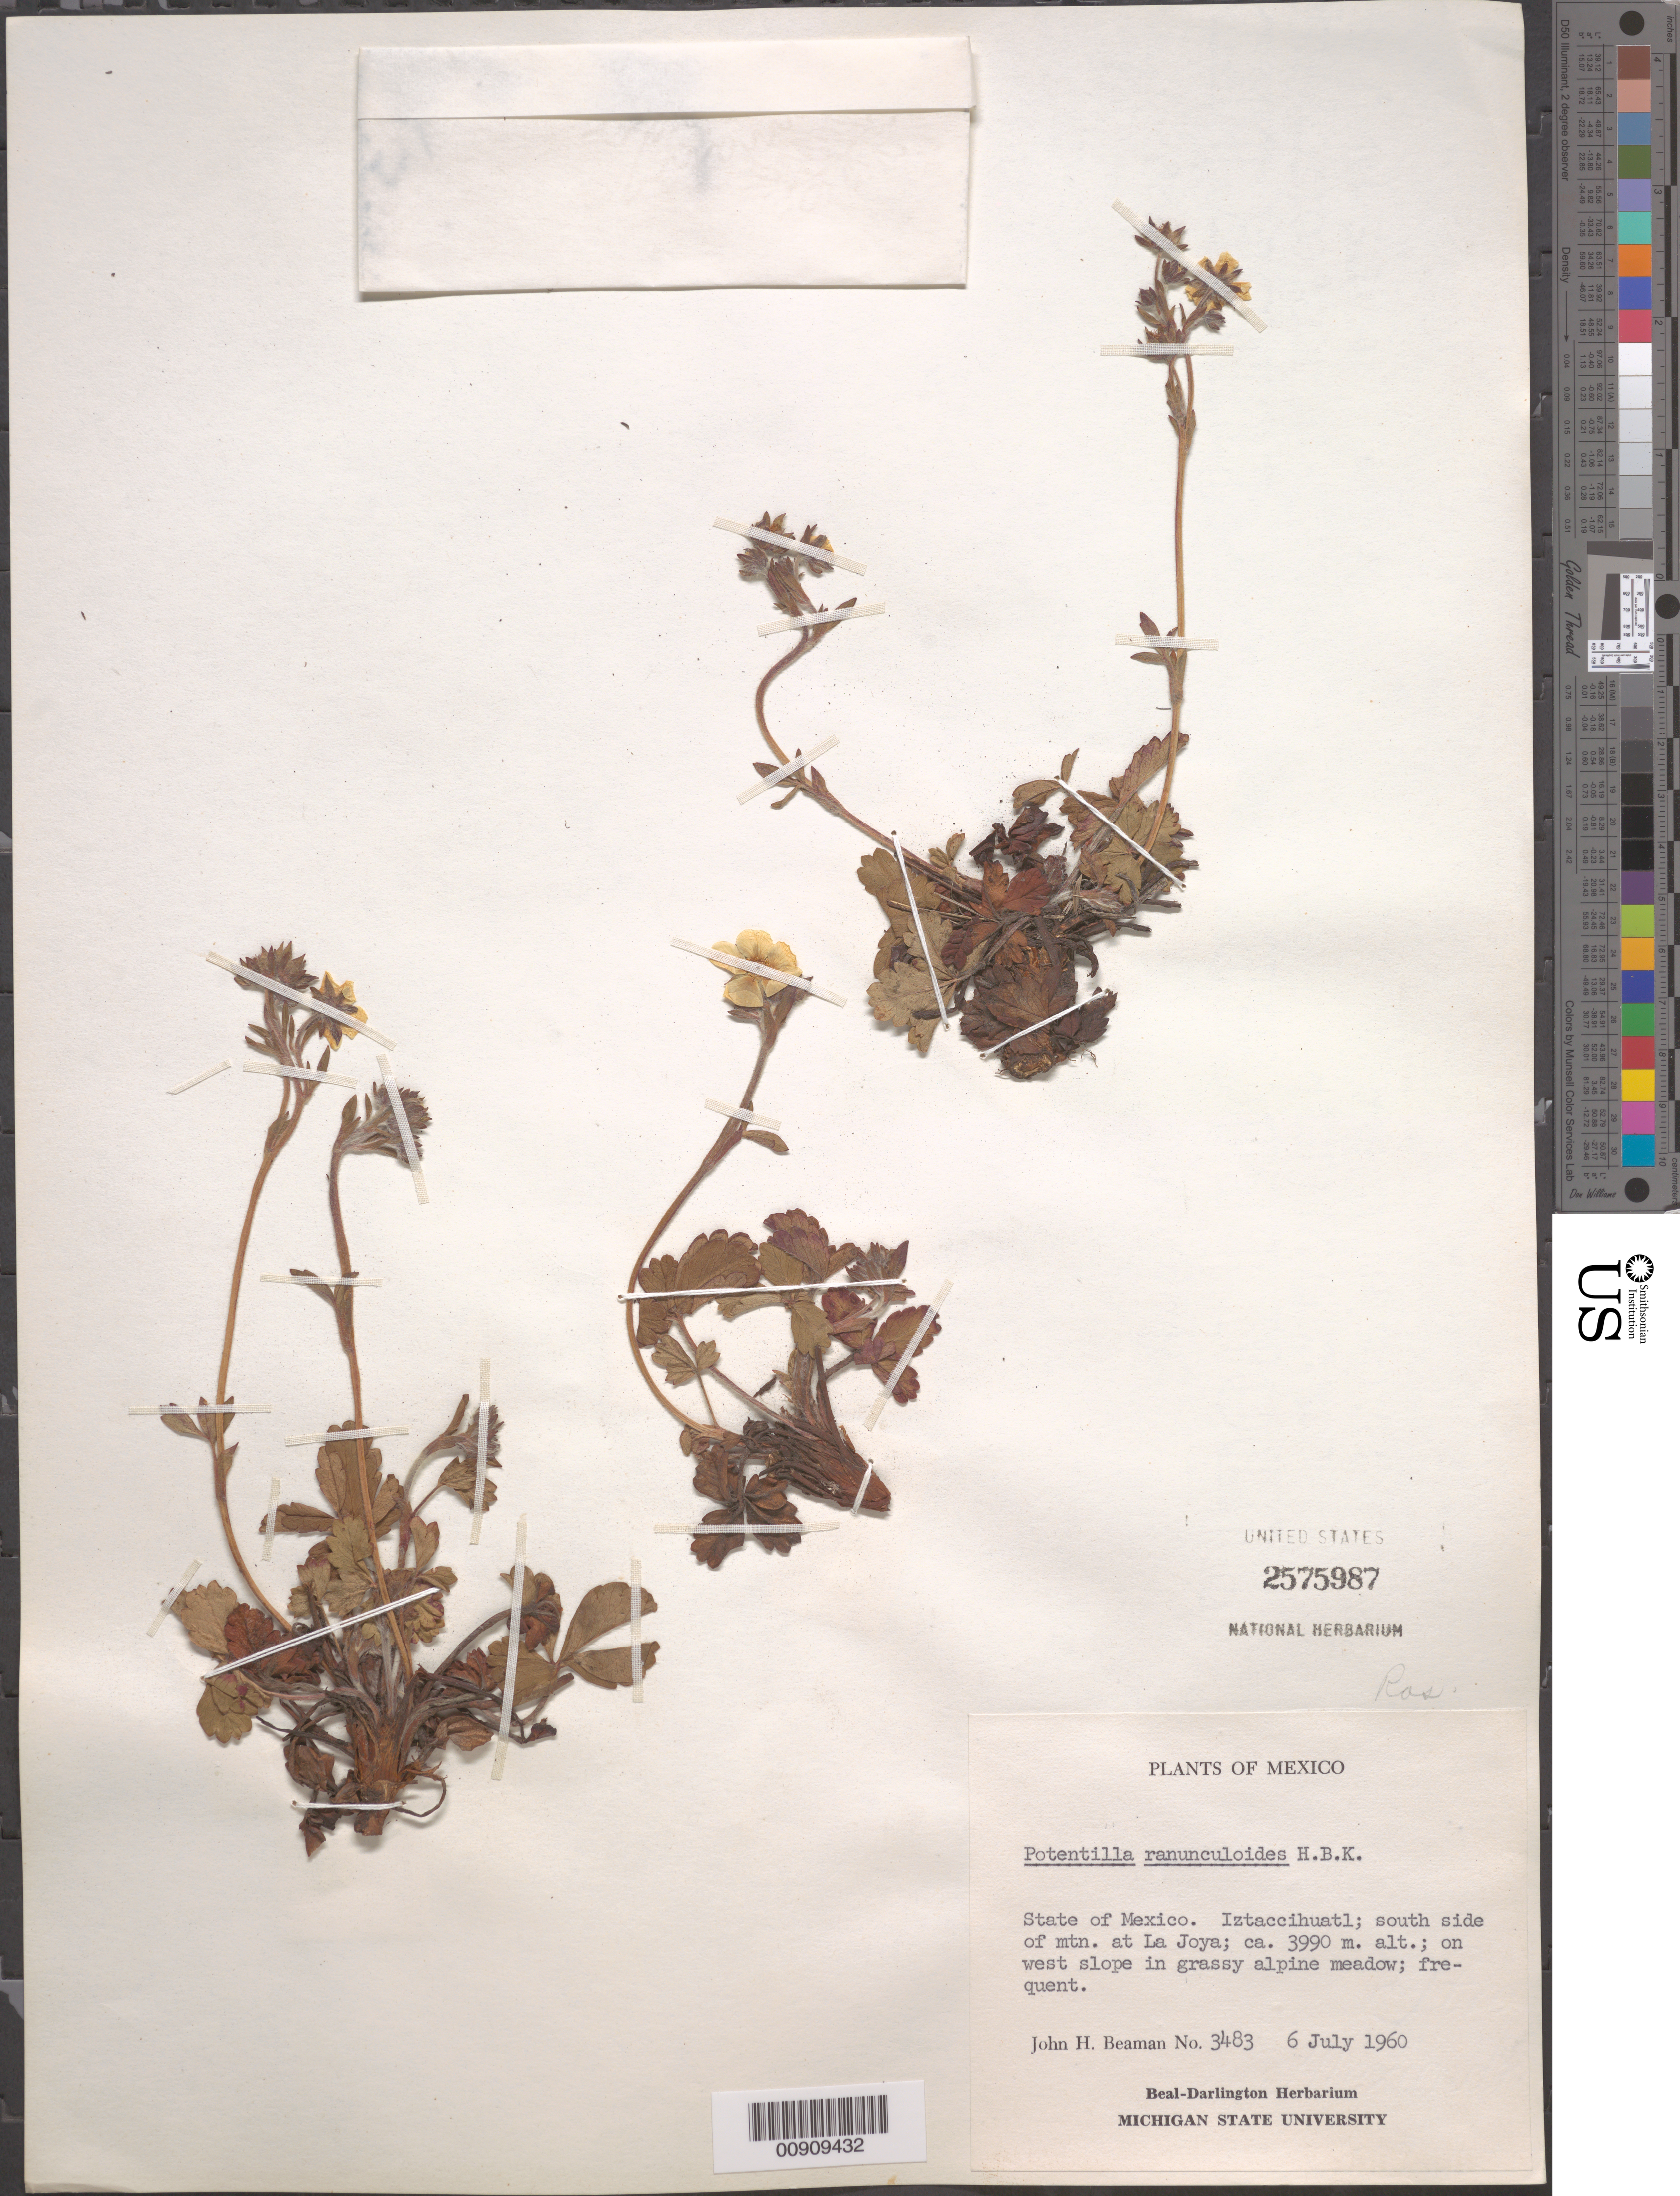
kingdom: Plantae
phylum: Tracheophyta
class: Magnoliopsida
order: Rosales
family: Rosaceae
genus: Potentilla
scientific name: Potentilla ranunculoides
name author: Humb. & Bonpl. ex Nestl.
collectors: J. H. Beaman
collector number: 3483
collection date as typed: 06 Jul 1960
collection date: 1960-07-06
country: Mexico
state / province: México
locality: State of Mexico. Iztaccihuatl; south side of mtn. at La Joya.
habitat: On west slope in grassy alpine meadow.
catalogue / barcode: US 2575987